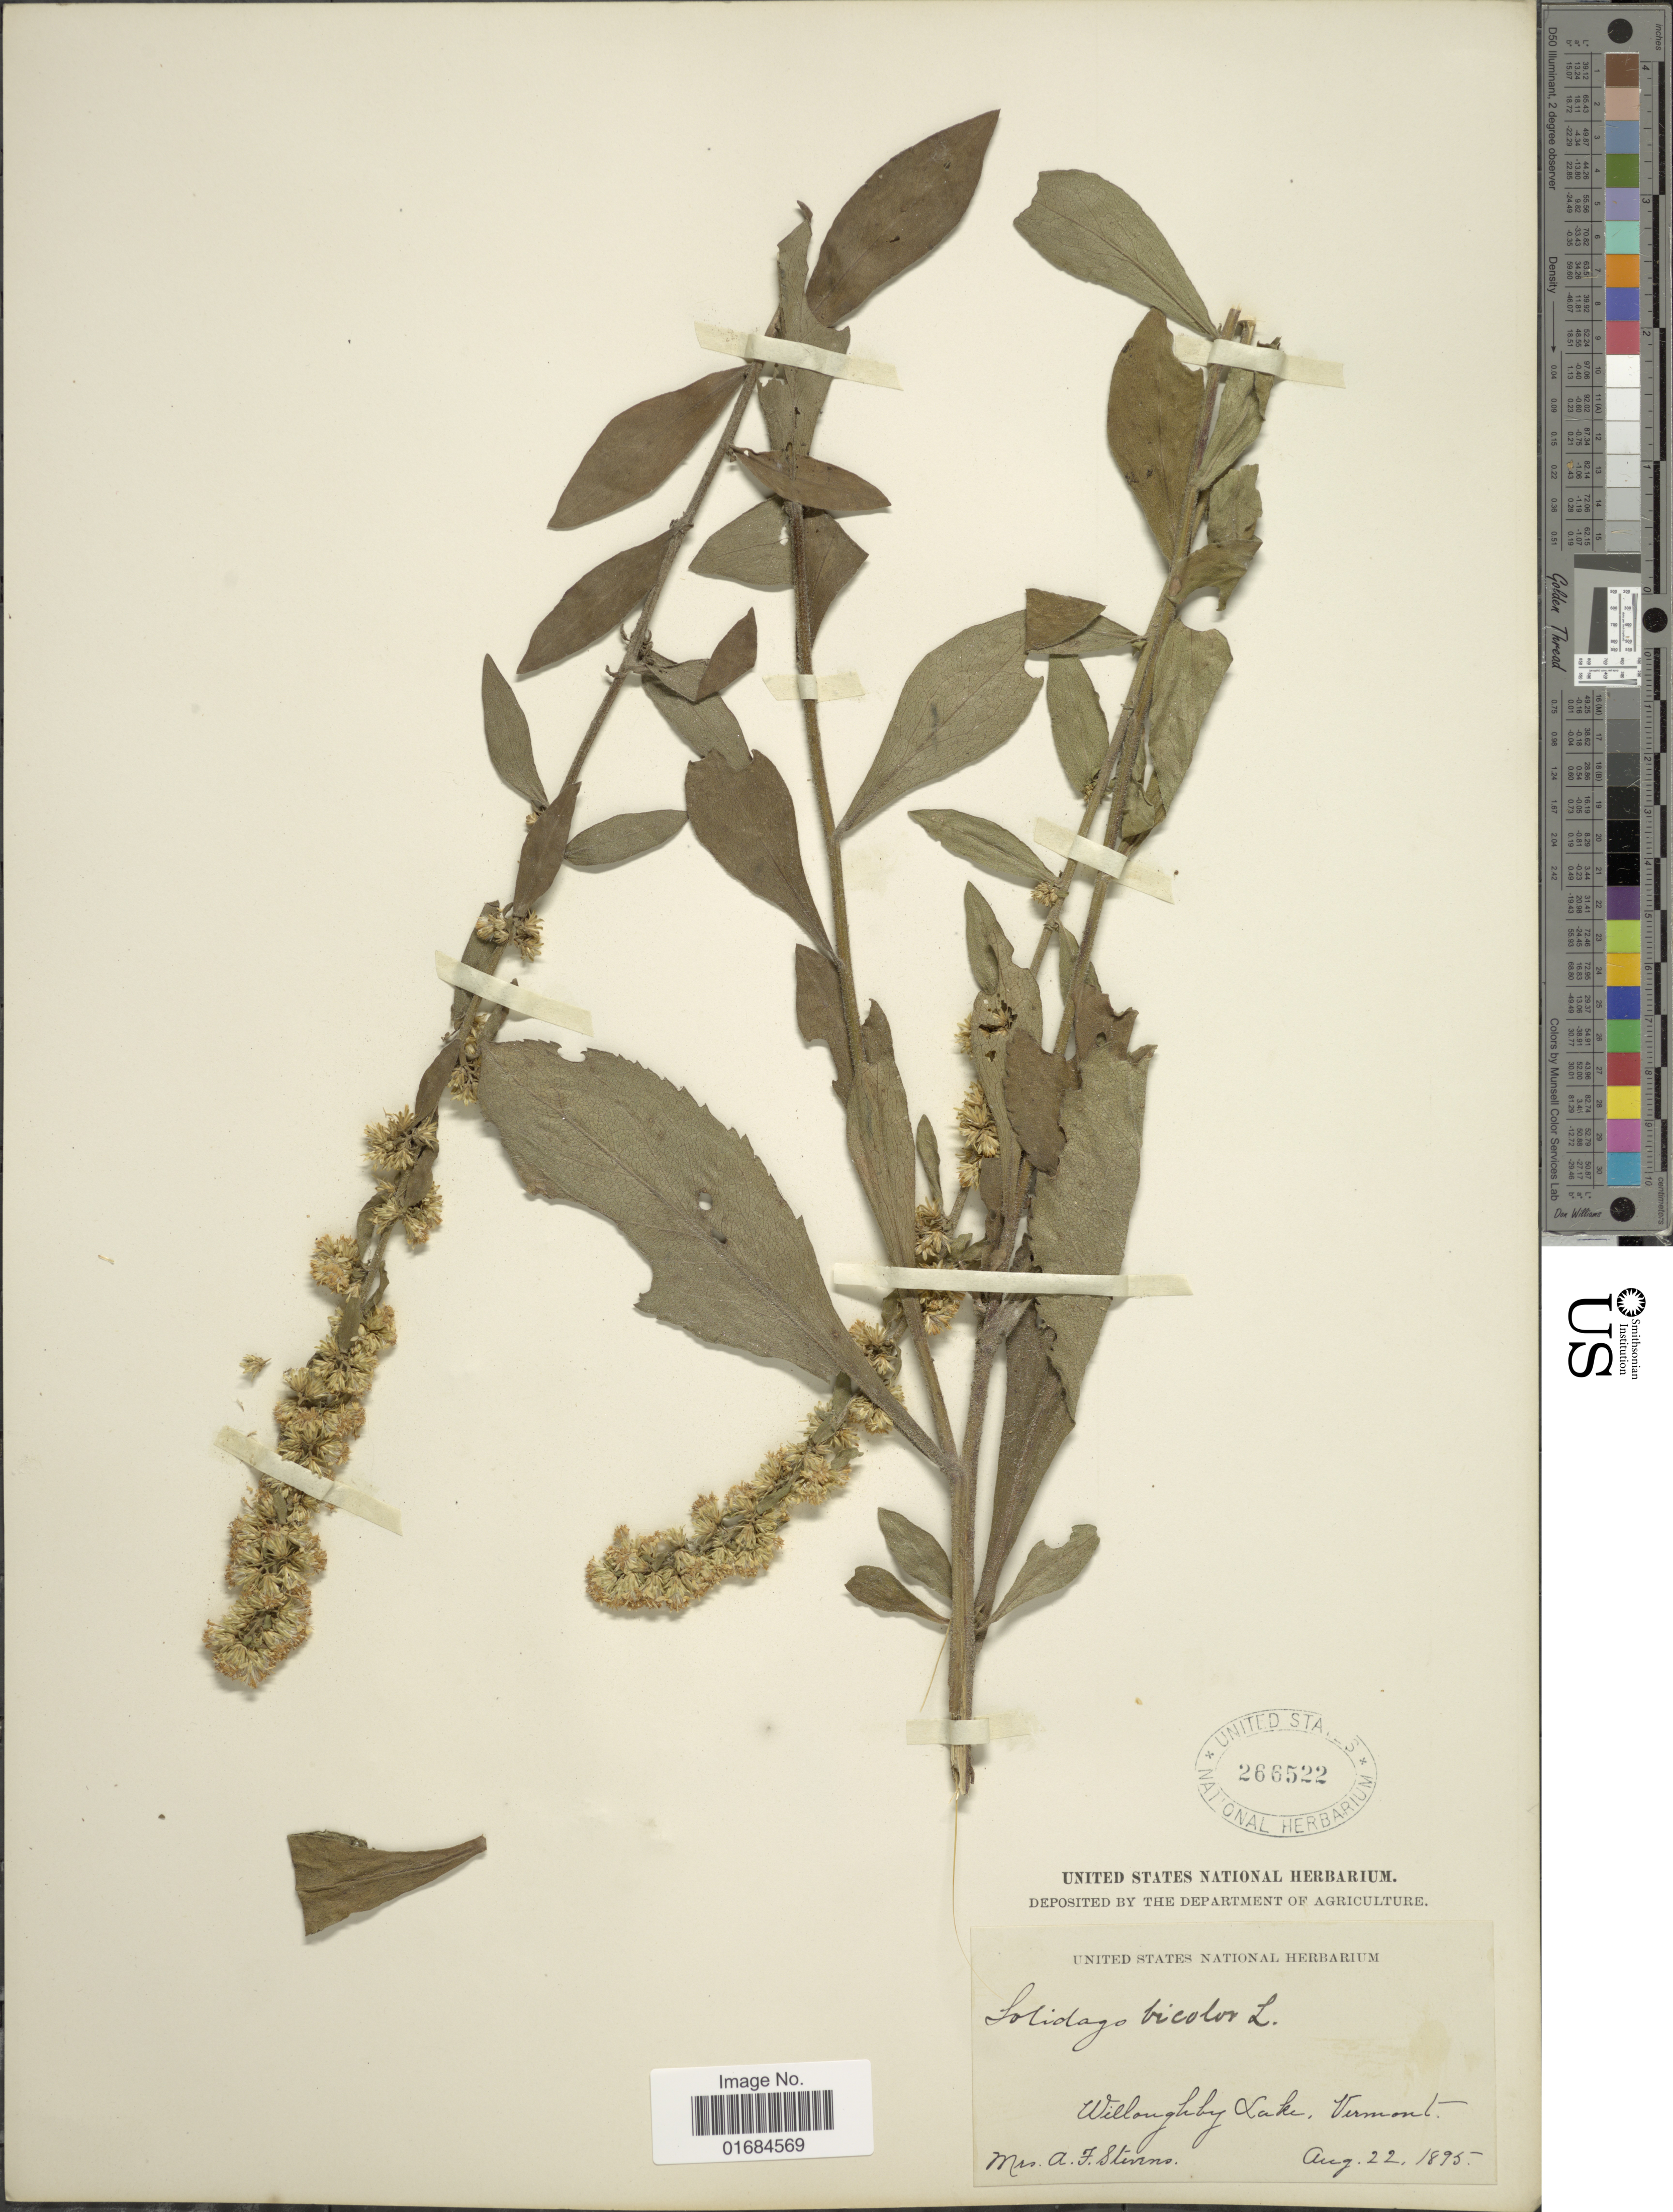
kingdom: Plantae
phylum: Tracheophyta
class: Magnoliopsida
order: Asterales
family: Asteraceae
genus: Solidago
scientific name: Solidago bicolor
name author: L.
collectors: A. F. Stevens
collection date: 1895-08-22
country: United States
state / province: Vermont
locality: Willoughby Lake.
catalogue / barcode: US 266522